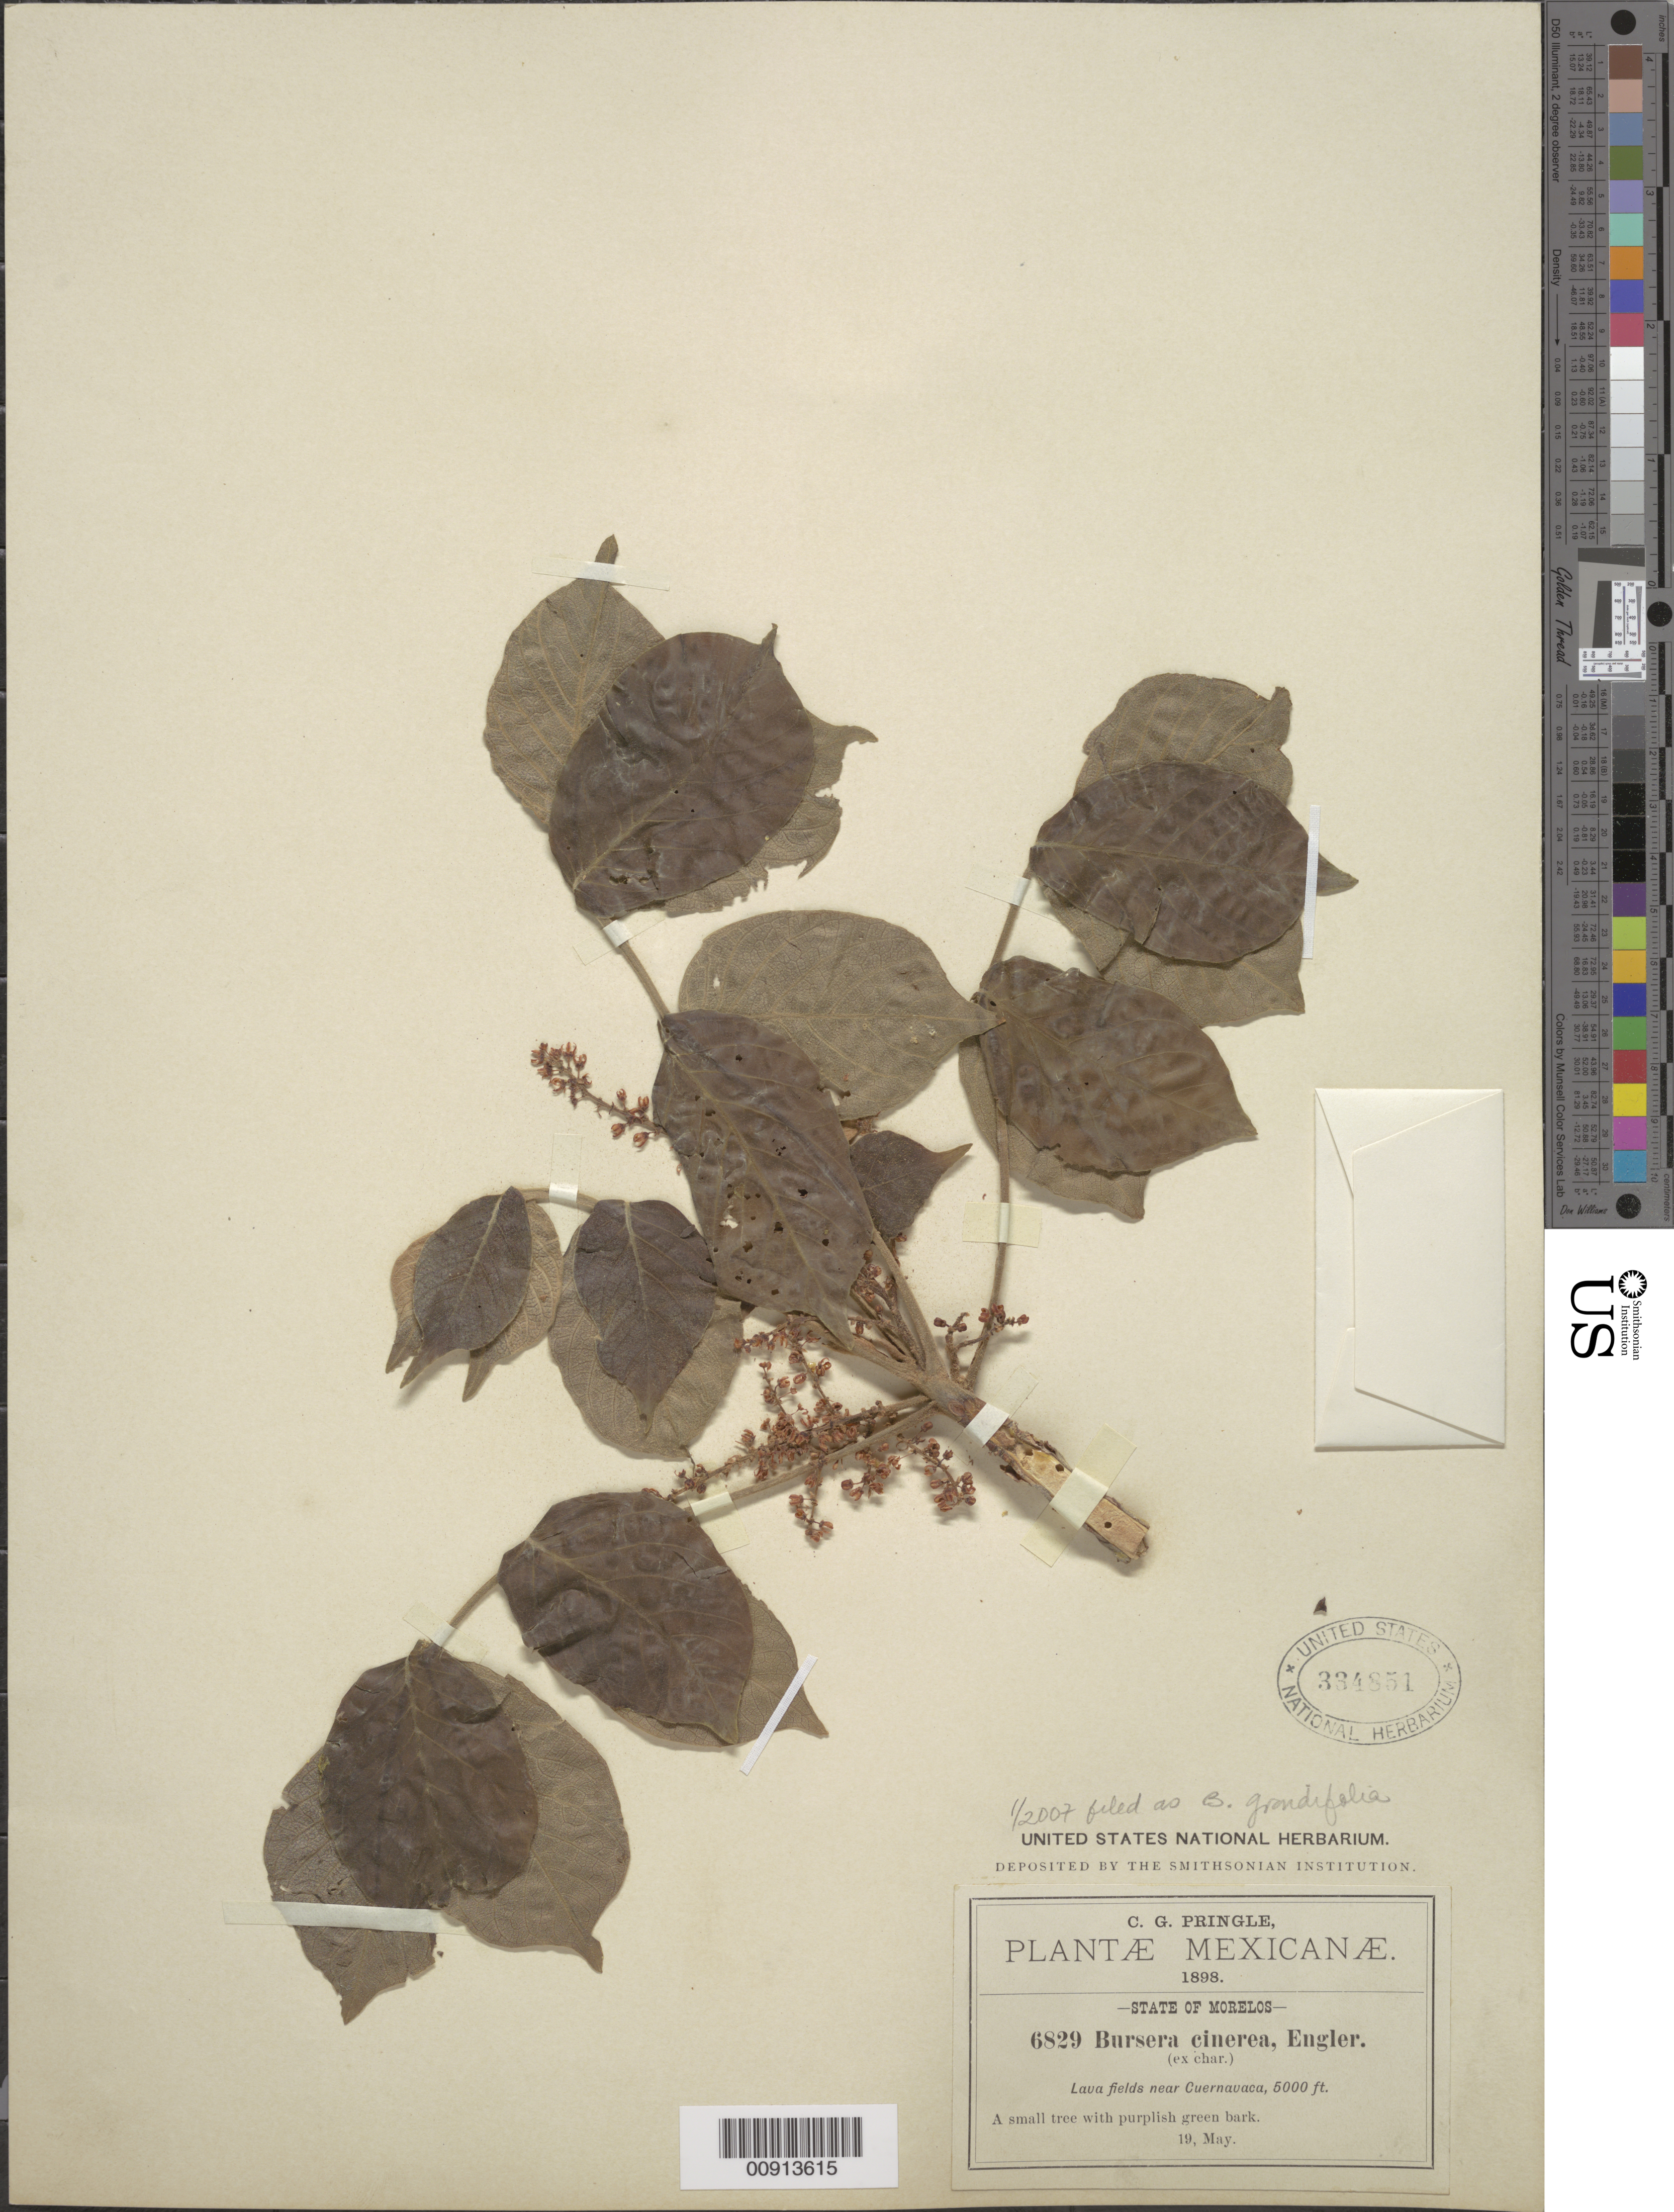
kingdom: Plantae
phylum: Tracheophyta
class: Magnoliopsida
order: Sapindales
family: Burseraceae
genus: Bursera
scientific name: Bursera grandifolia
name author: (Schltdl.) Engl.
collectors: C. G. Pringle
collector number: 6829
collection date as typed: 19 May 1898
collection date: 1898-05-19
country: Mexico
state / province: Morelos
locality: Near Cuernavaca, Morelos.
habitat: Lava fields.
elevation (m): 1524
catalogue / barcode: US 334851